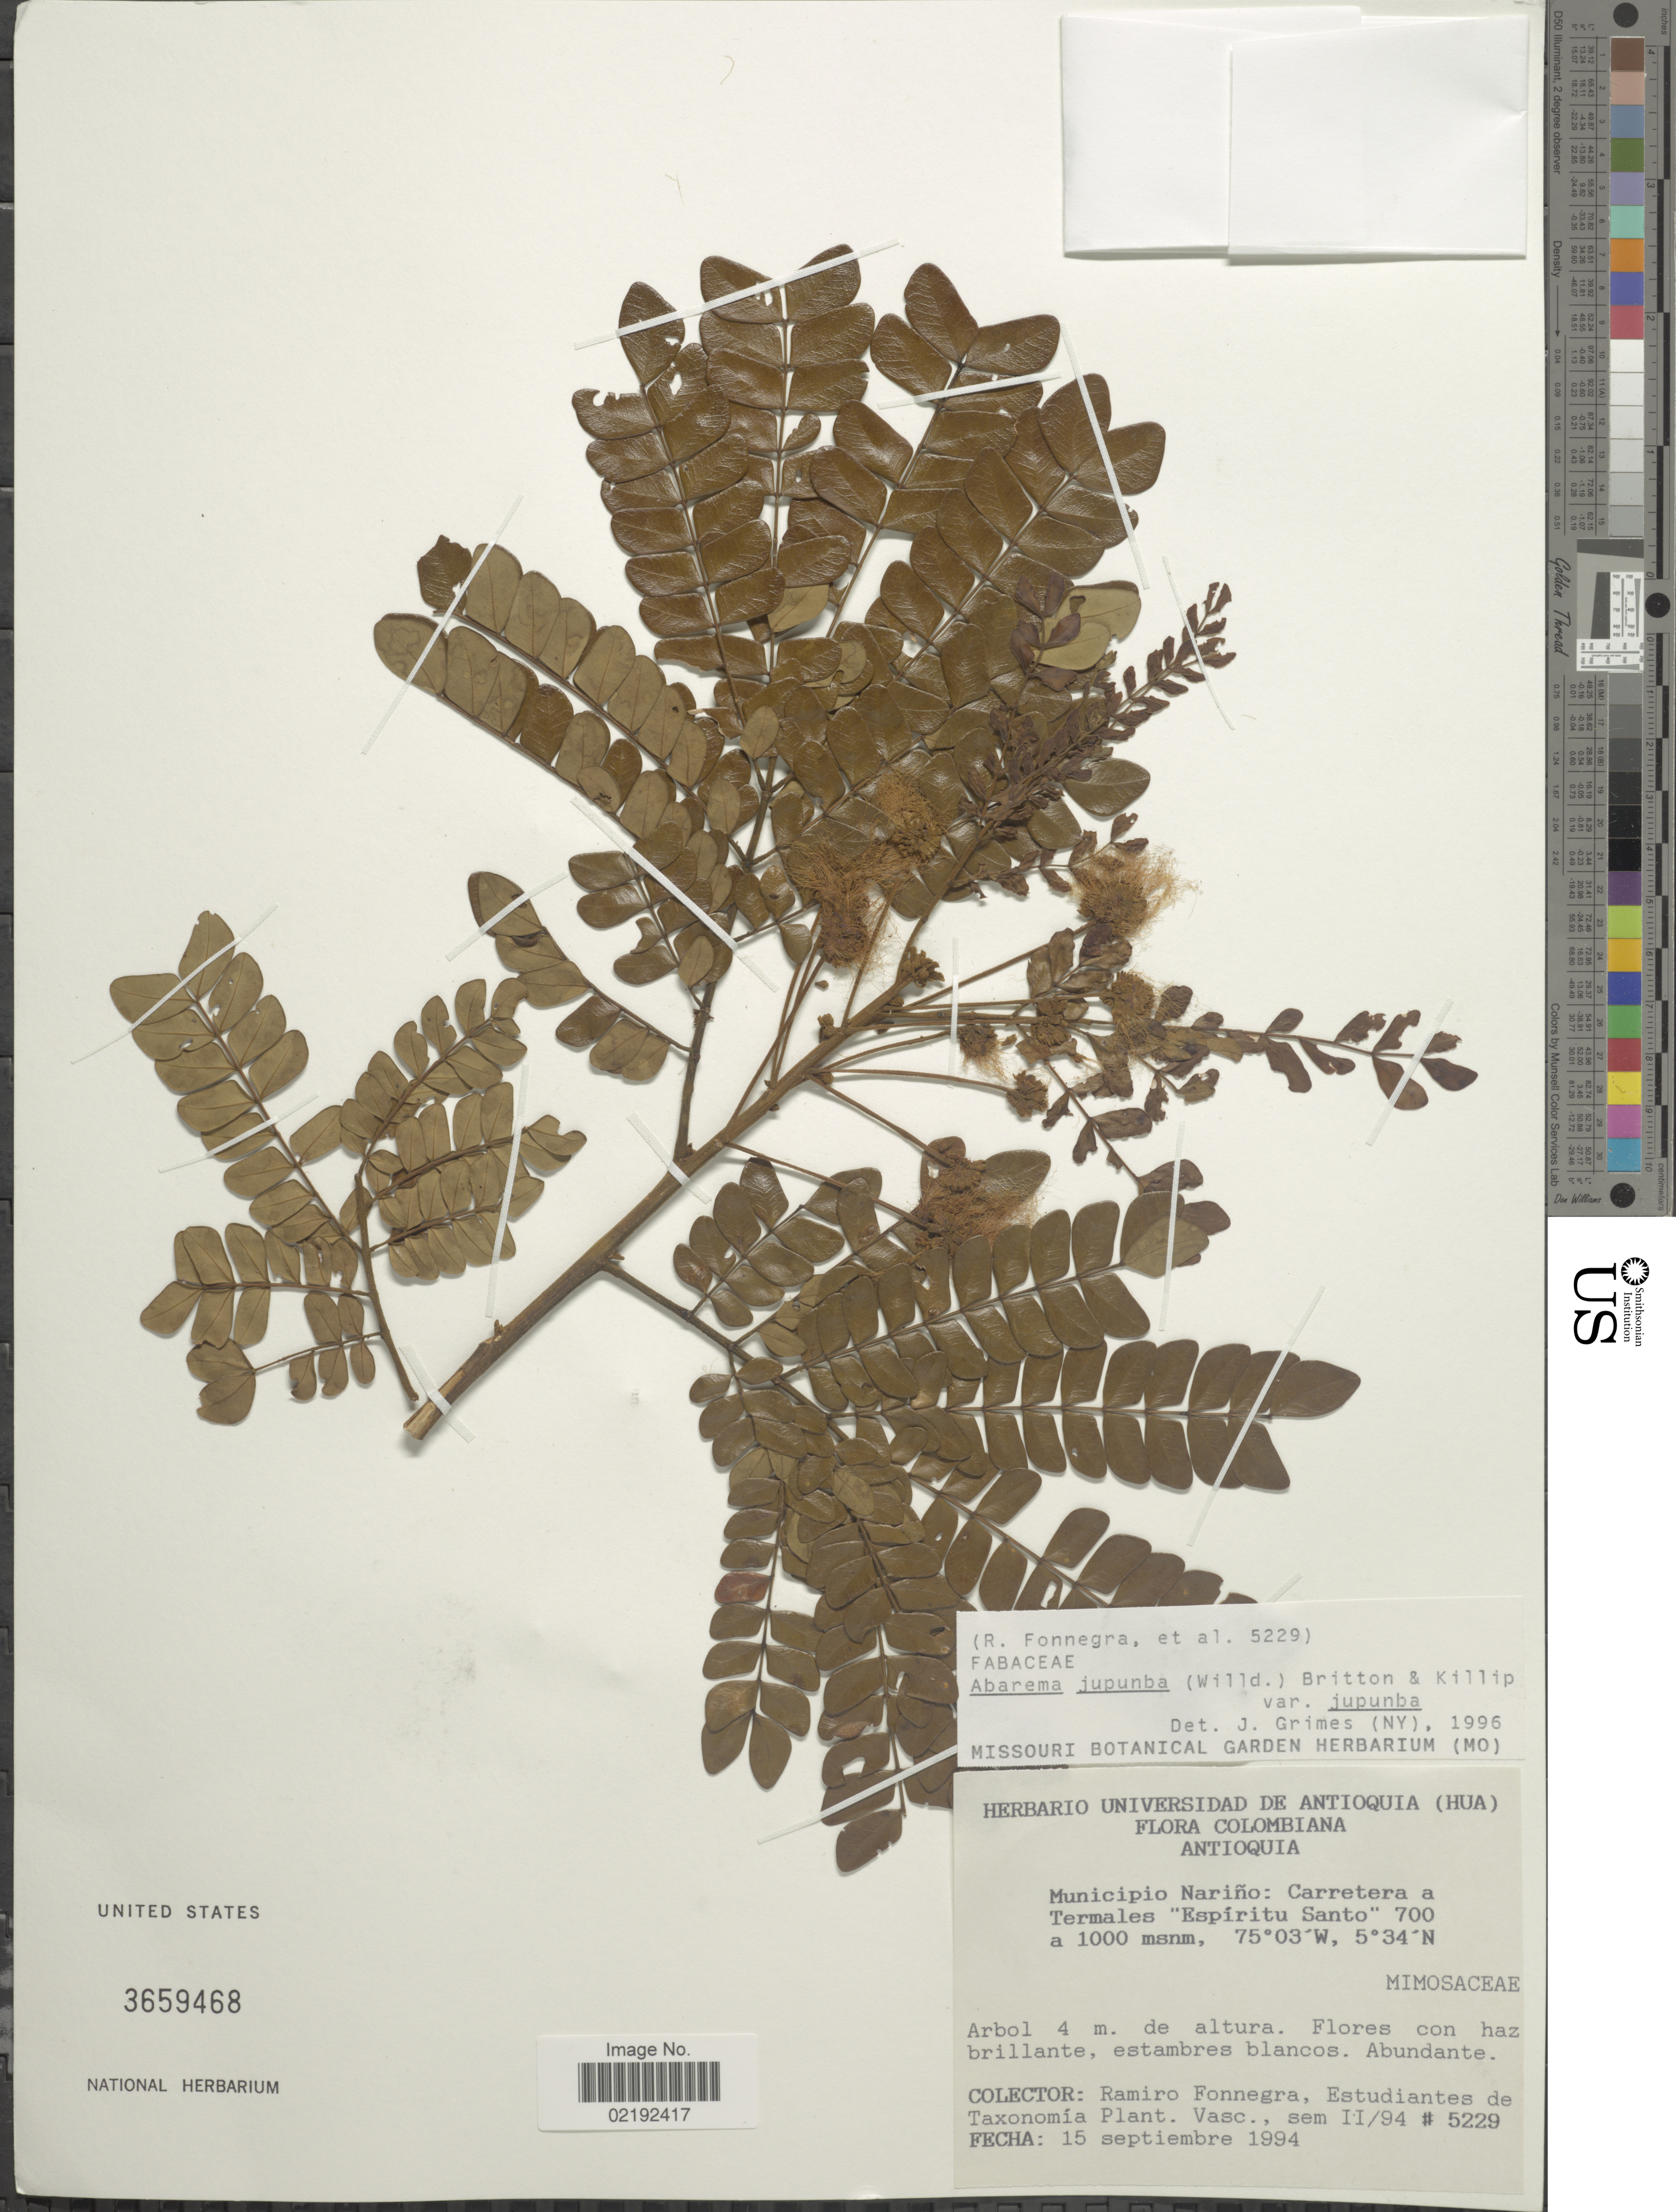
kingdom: Plantae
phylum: Tracheophyta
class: Magnoliopsida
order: Fabales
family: Fabaceae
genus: Abarema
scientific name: Abarema jupunba var. jupunba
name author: (Willd.) Britton & Killip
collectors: R. Fonnegra G. & Estudiantes de Taxonomía de Plant. Vasculares sem., II/94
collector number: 5229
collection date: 1994-09-15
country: Colombia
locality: Antioquia, Municipio Narino, Carretera a Termales, Espiritu Santo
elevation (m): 1000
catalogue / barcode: US 3659468